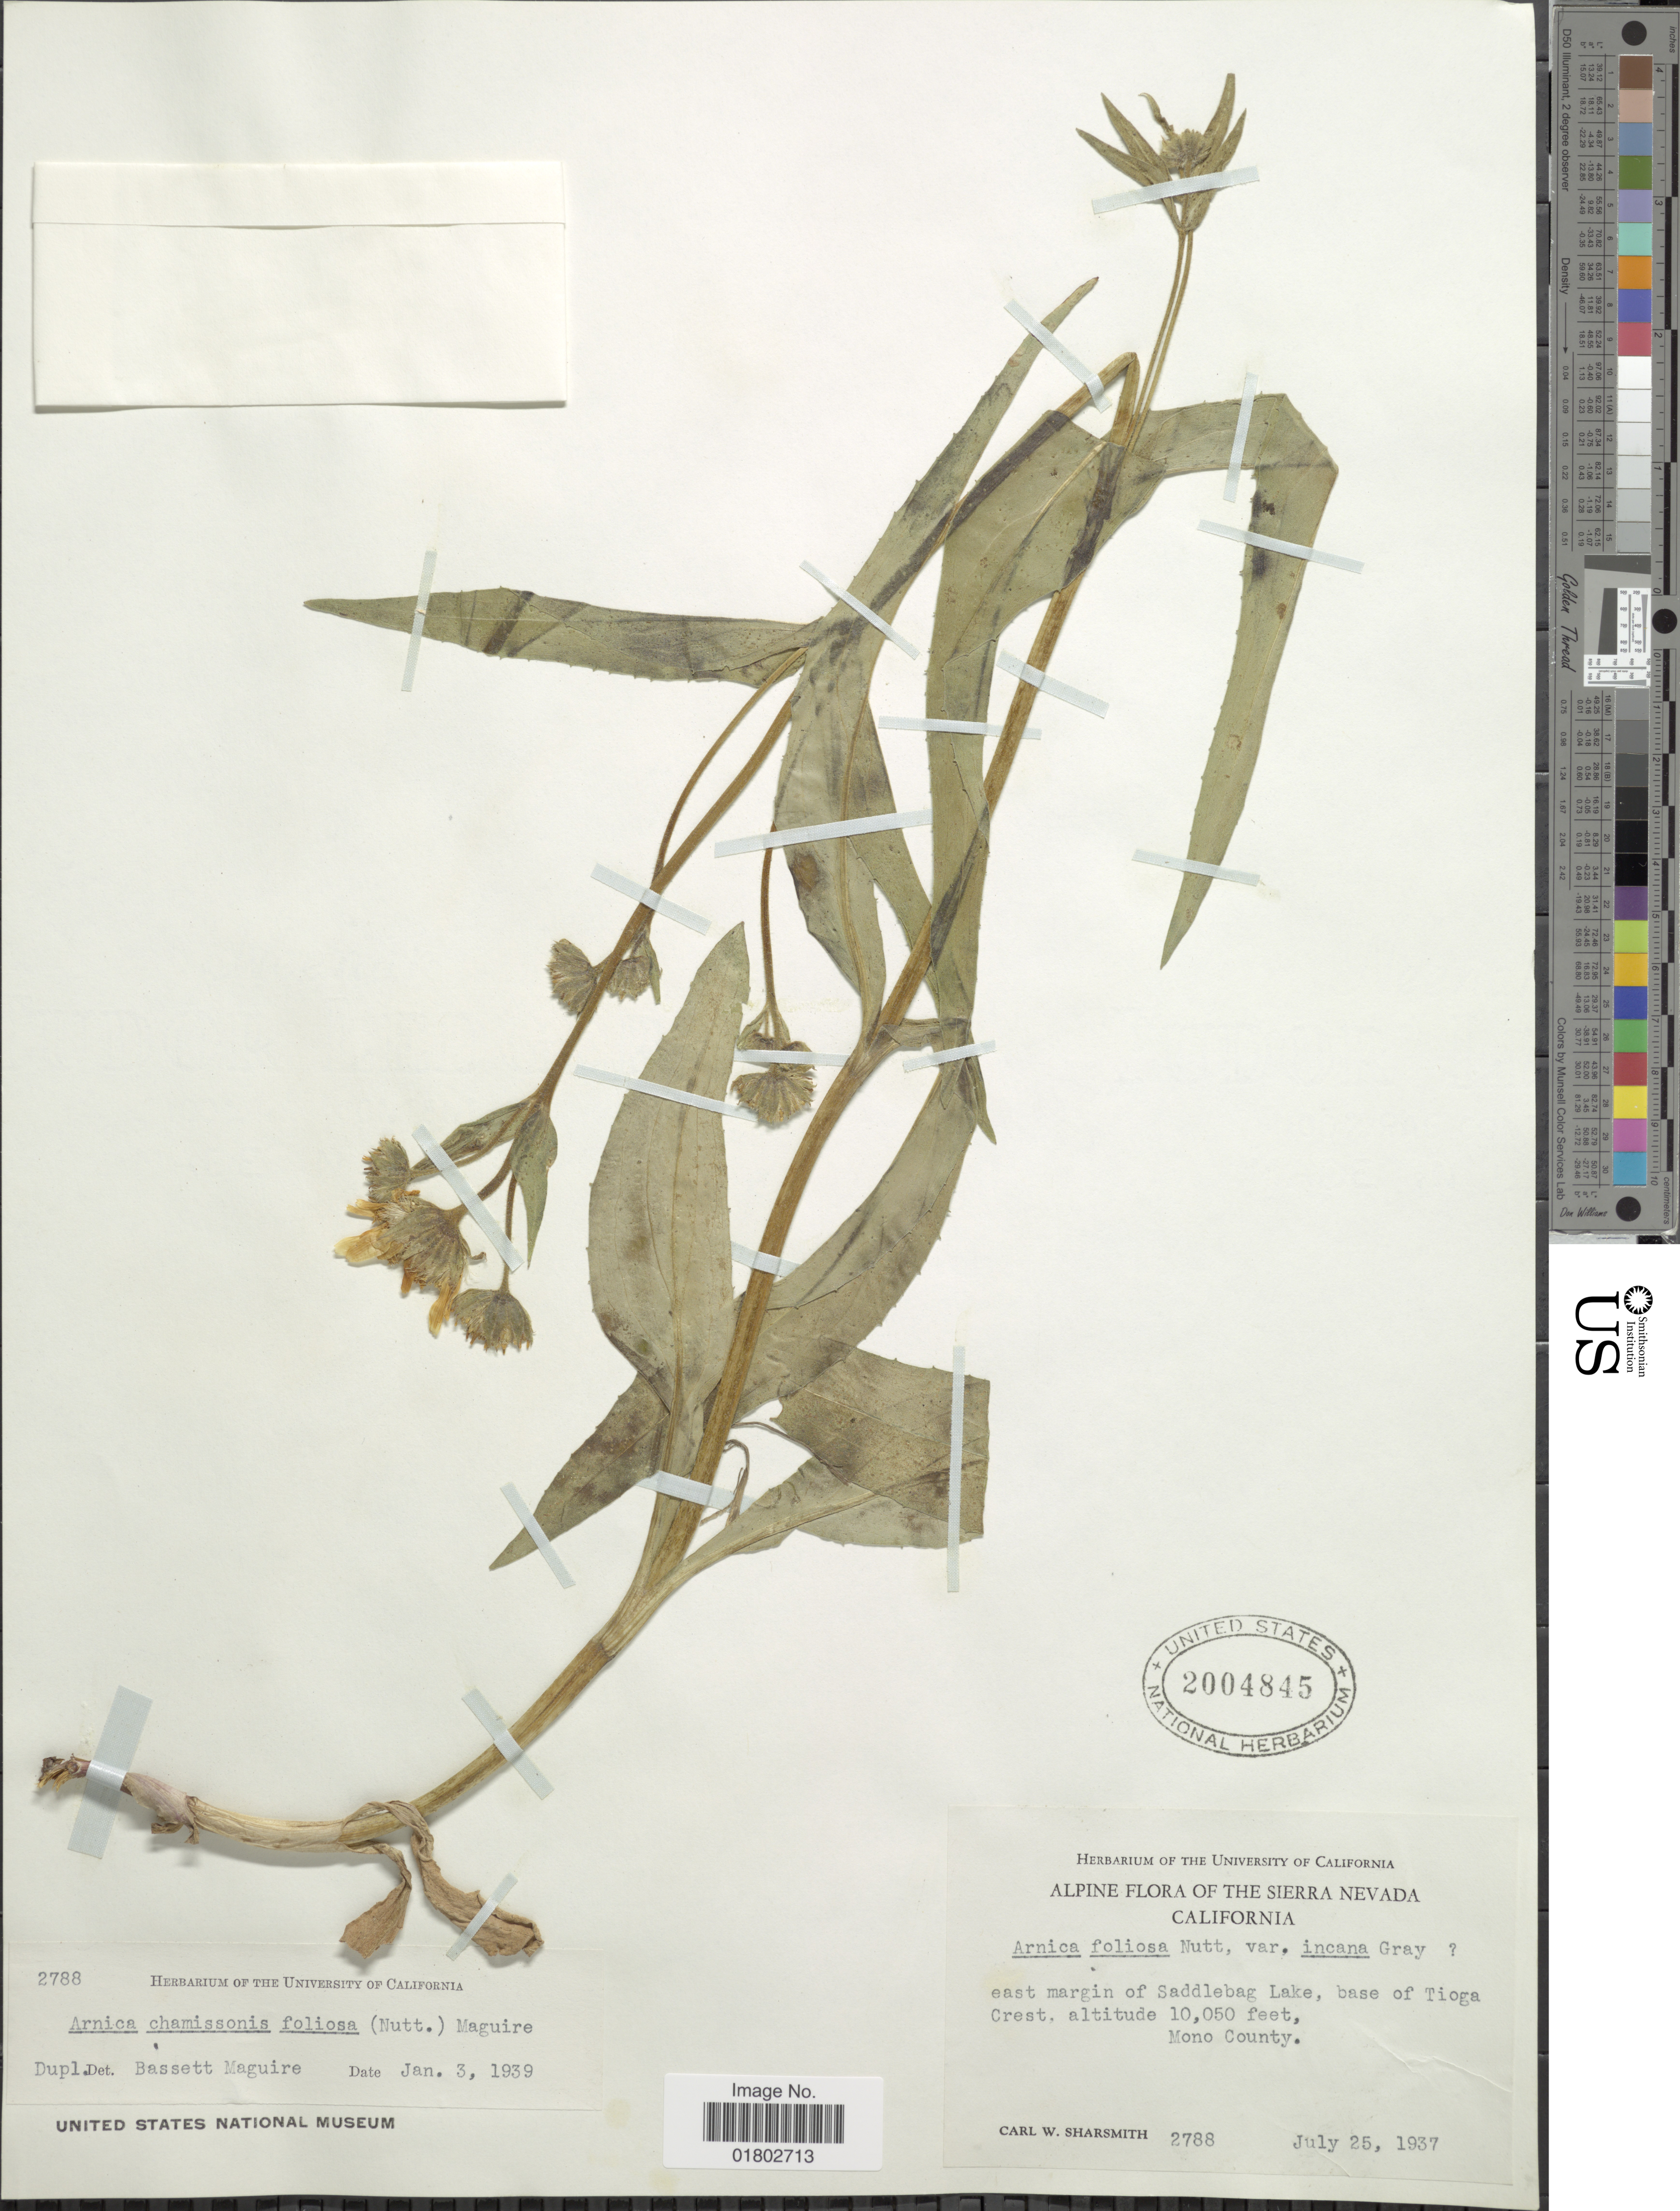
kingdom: Plantae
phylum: Tracheophyta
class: Magnoliopsida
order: Asterales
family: Asteraceae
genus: Arnica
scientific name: Arnica chamissonis subsp. foliosa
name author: (Nutt.) Maguire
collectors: C. Sharsmith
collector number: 2788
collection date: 1937-07-25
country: United States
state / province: California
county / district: Mono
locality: Alpine, The Sierra Nevada, east margin of Saddlebag Lake, base of Tioga Crest, Mono County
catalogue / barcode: US 2004845